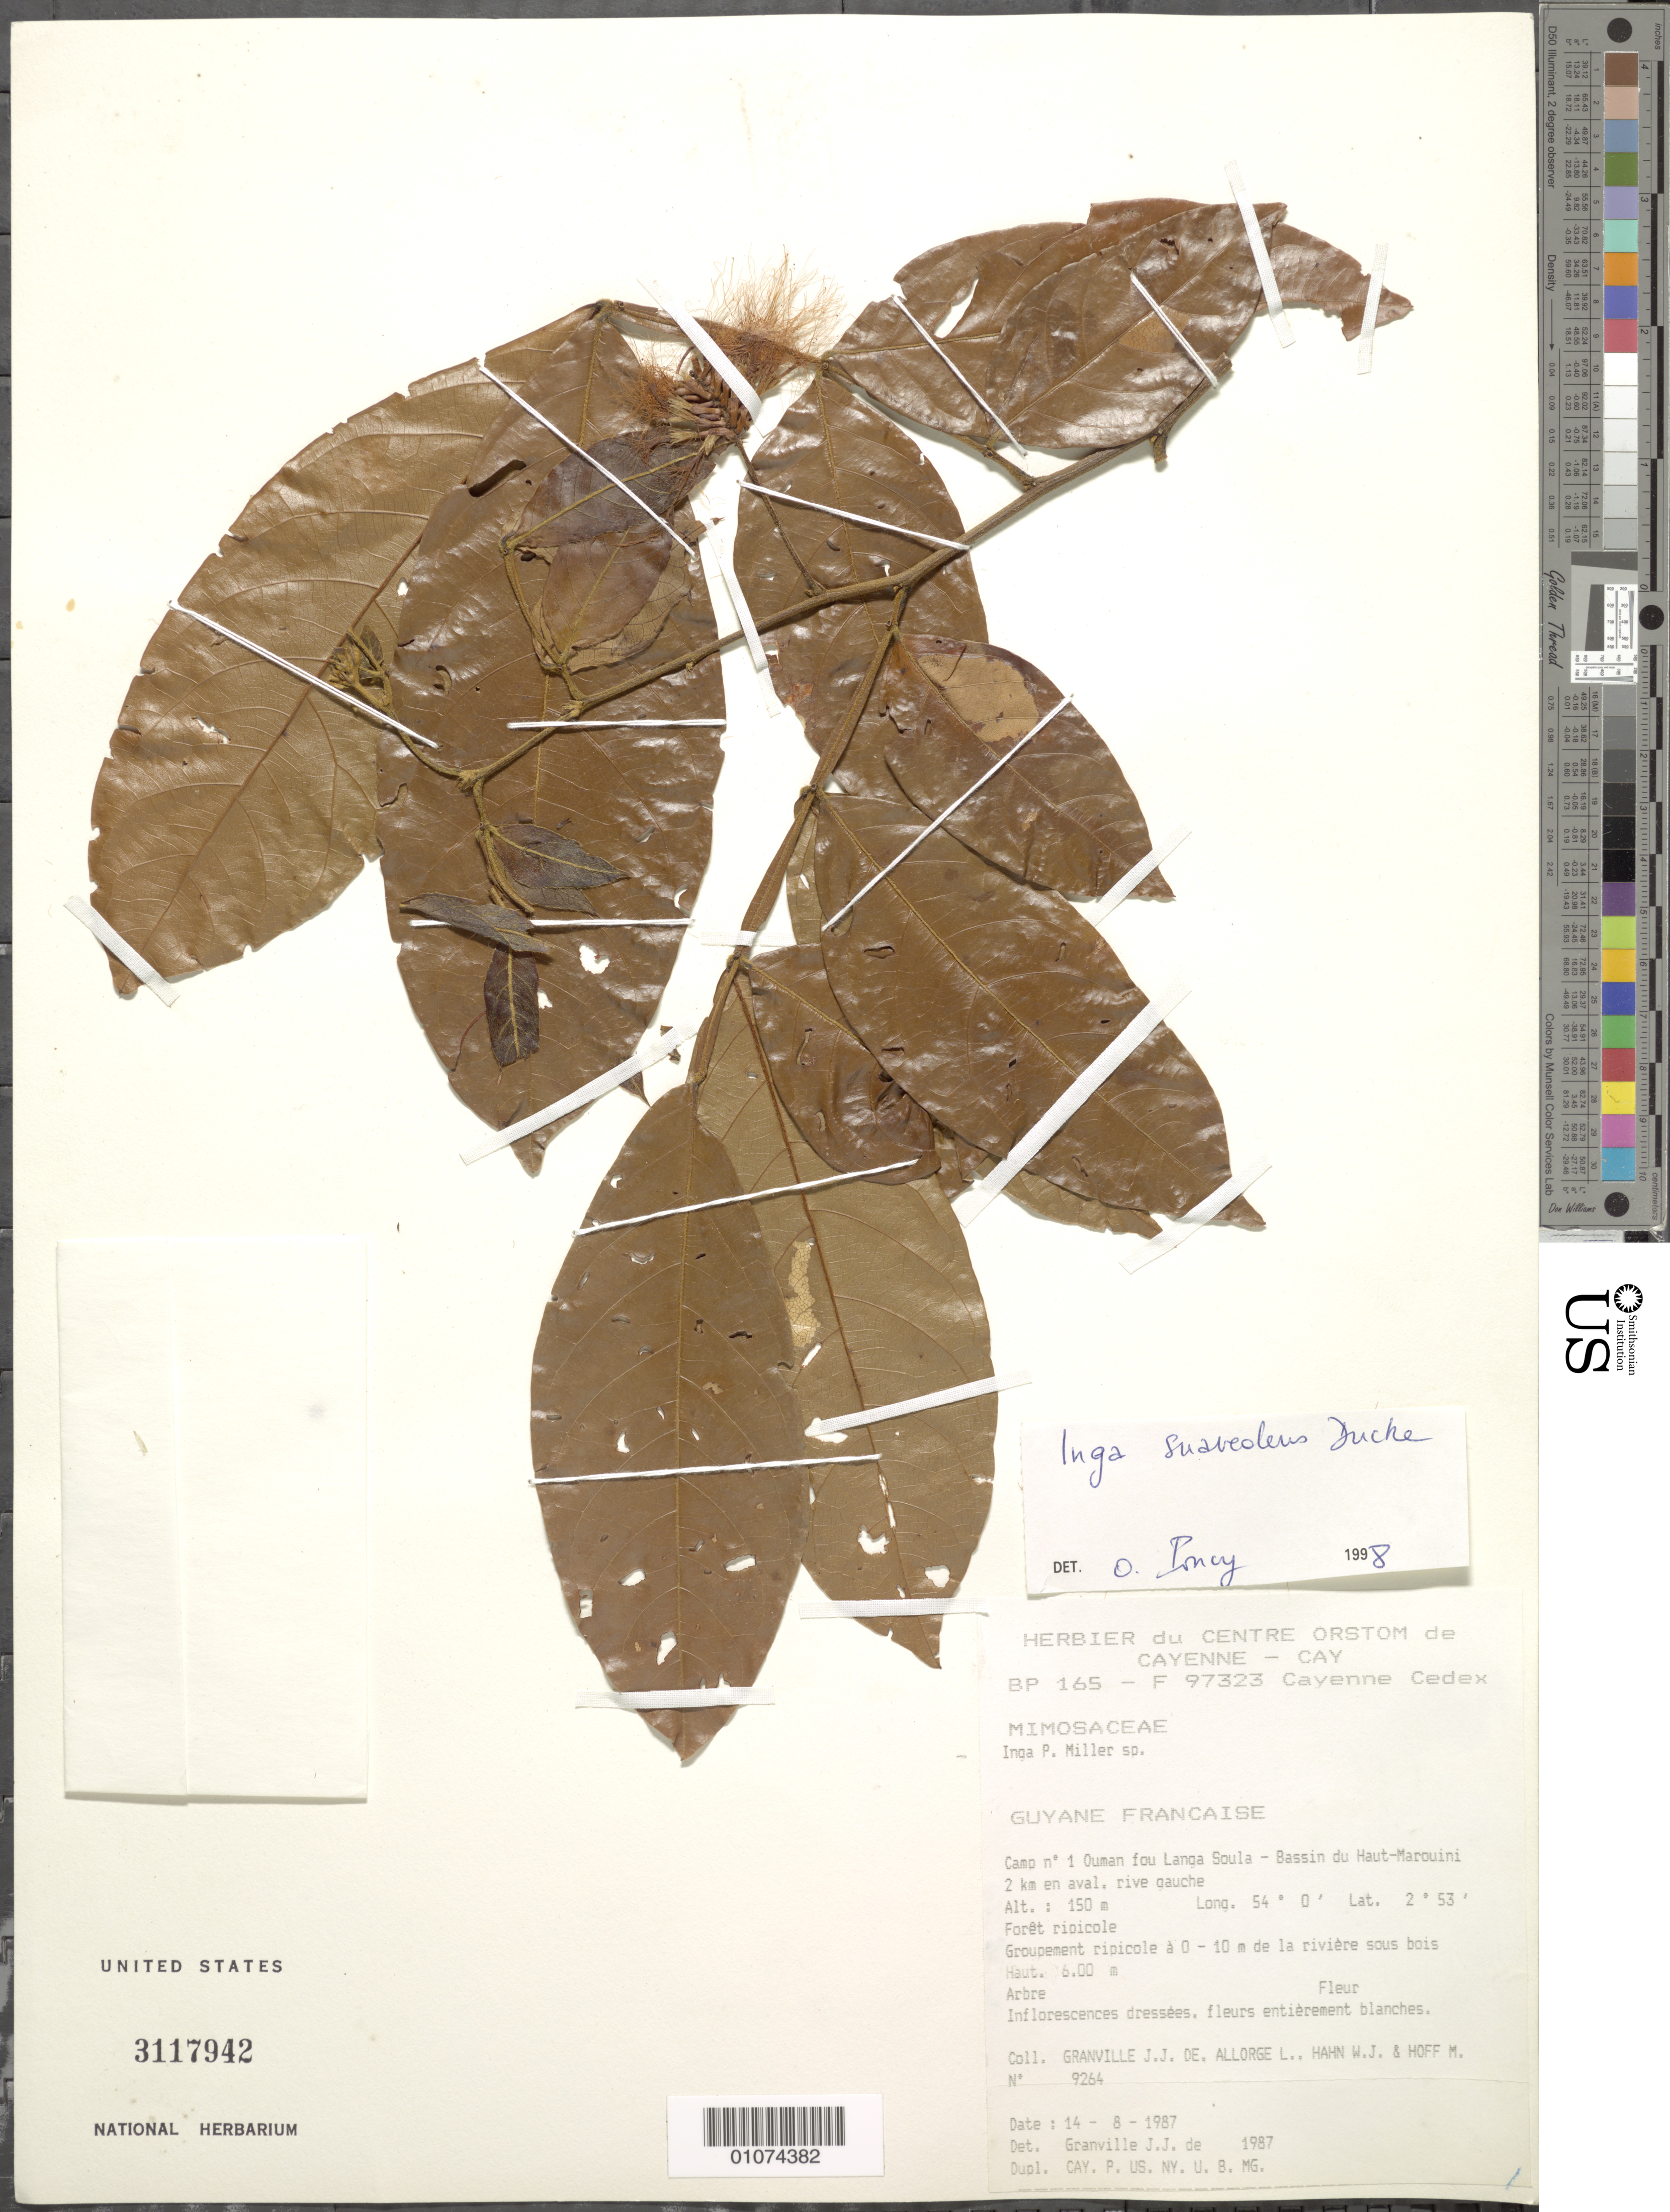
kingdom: Plantae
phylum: Tracheophyta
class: Magnoliopsida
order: Fabales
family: Fabaceae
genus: Inga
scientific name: Inga suaveolens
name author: Ducke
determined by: Poncy, O.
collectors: J.-J. de Granville, L. Allorge, W. J. Hahn & M. Hoff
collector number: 9264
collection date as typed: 14-Aug-87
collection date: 1987-08-14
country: French Guiana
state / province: Cayenne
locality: Camp 1 Ouman fou Langa Soula- Bassin du Haut-Marouini, 2 km en aval rive gauche.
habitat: Foret ripicole. Groupement ripicole a 0-10 m de la riviere sous bois.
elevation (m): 150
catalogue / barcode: US 3117942